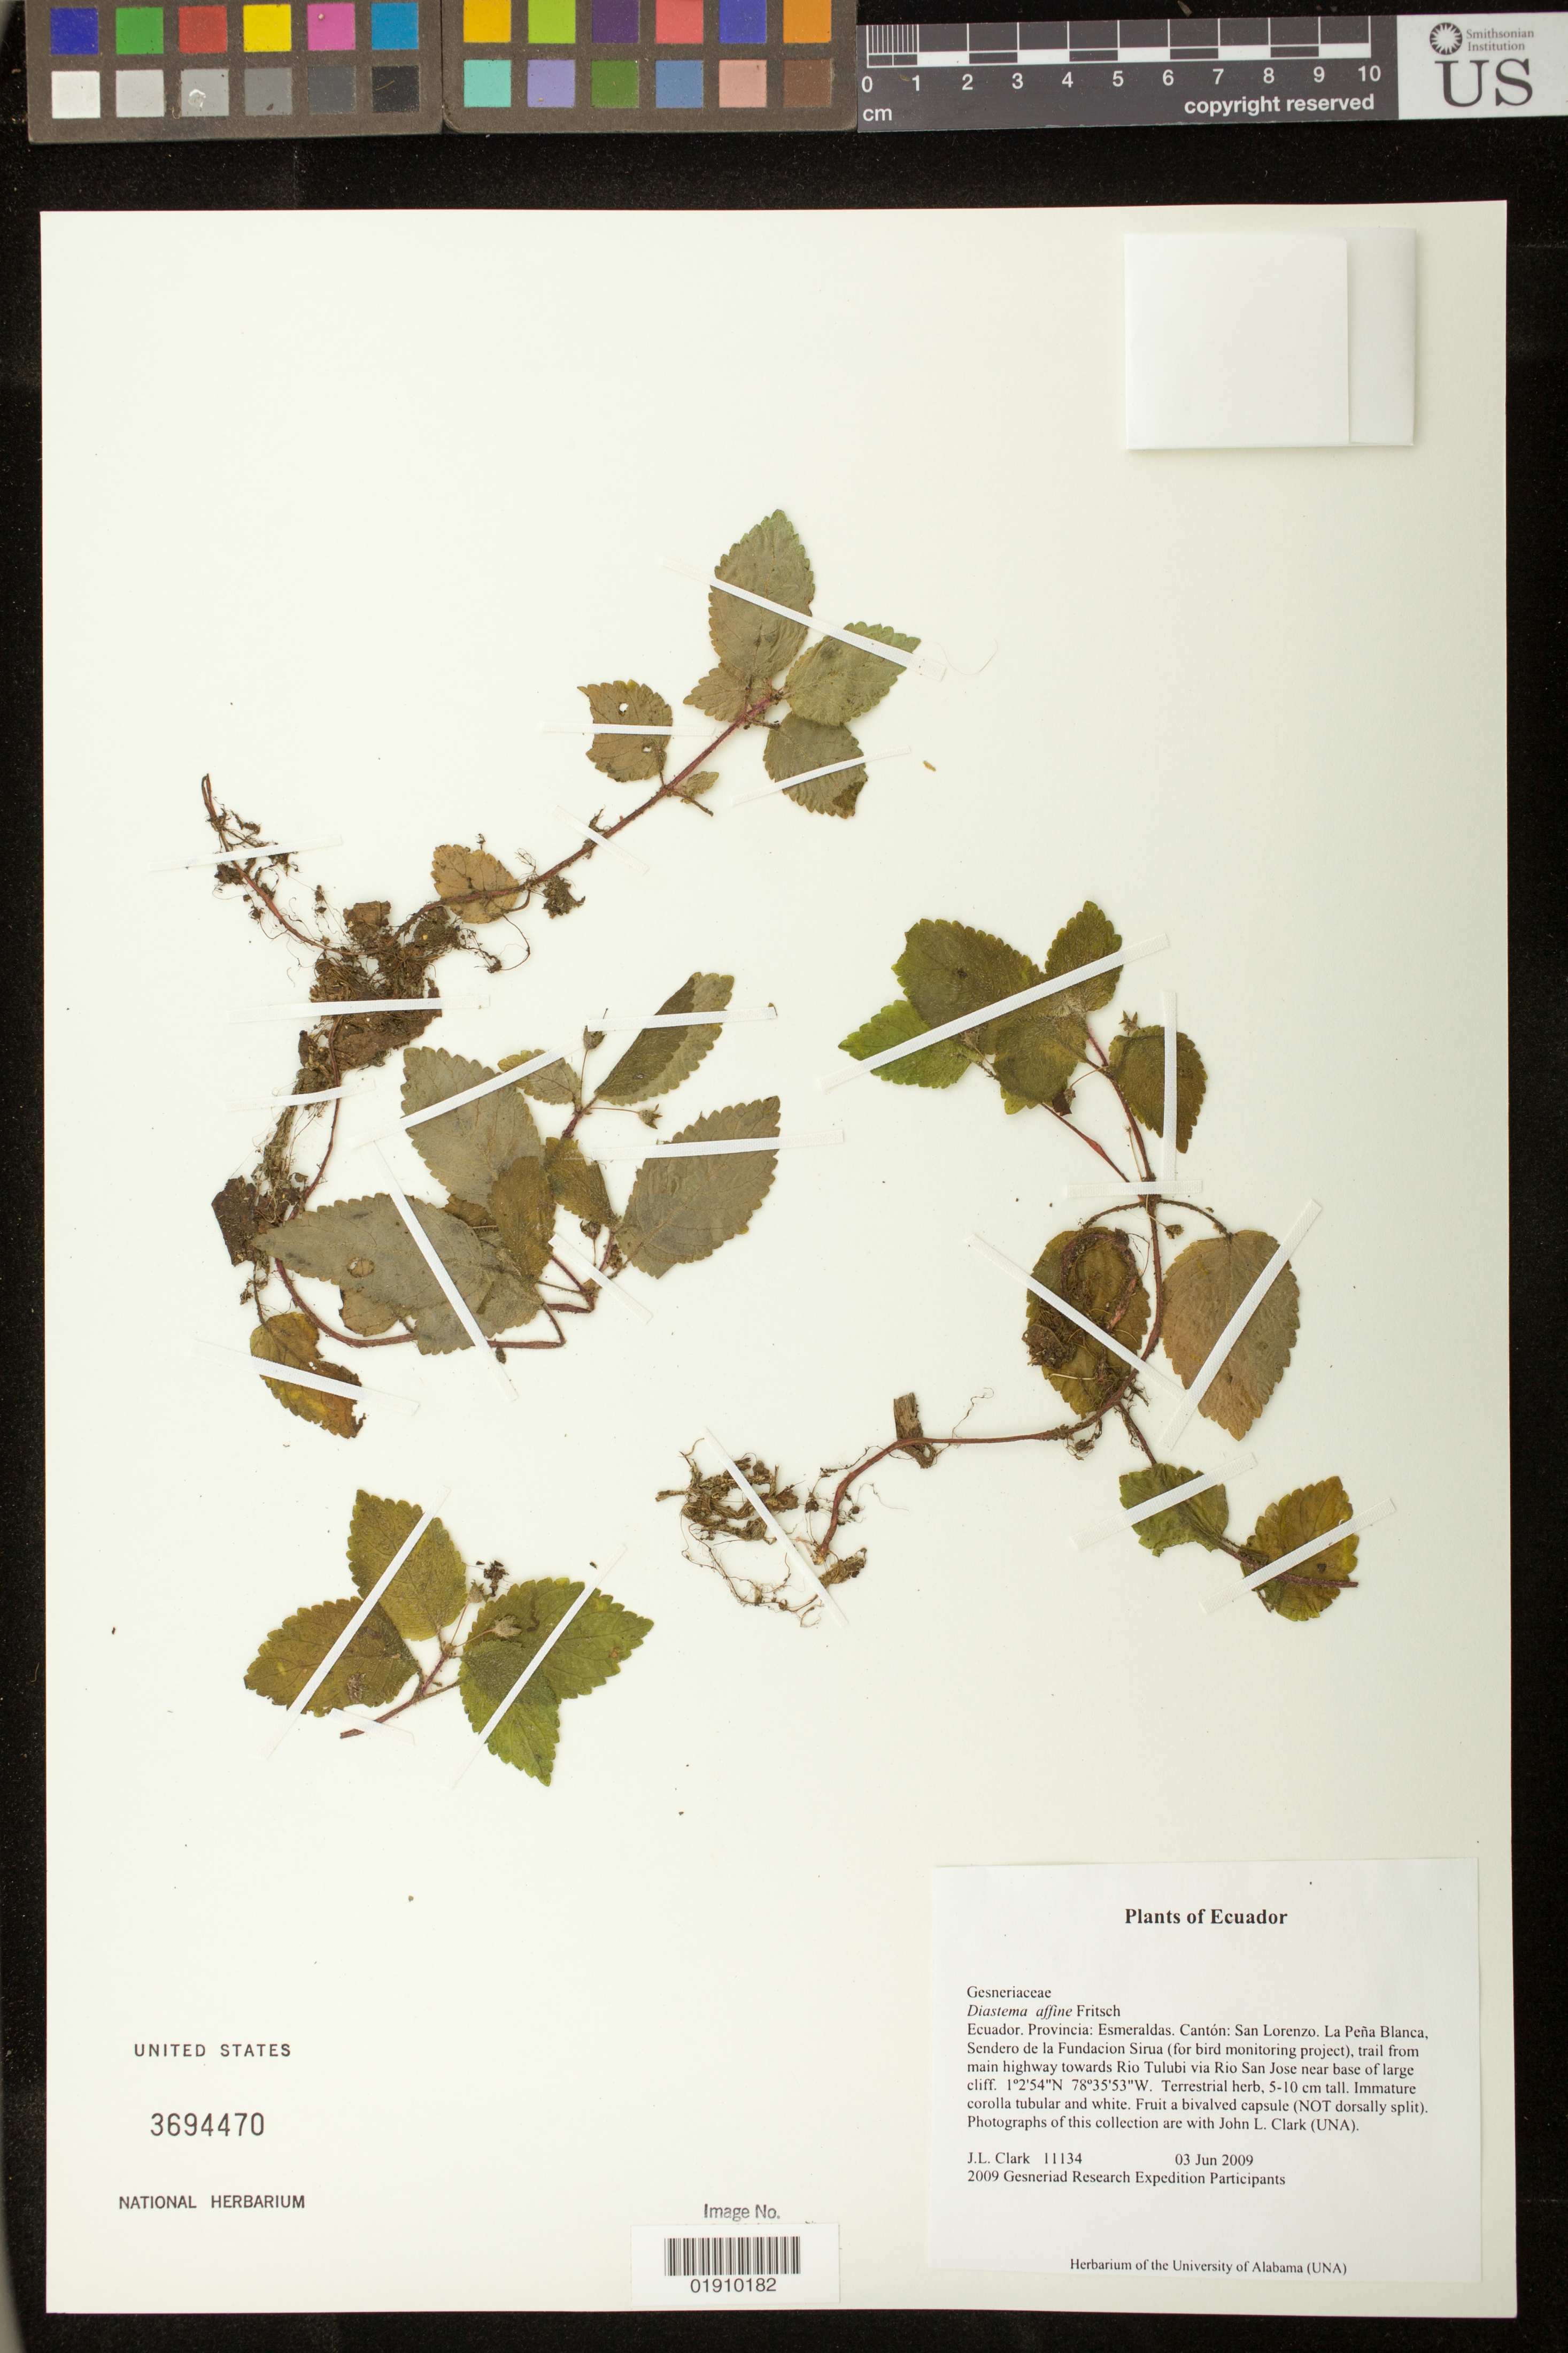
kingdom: Plantae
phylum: Tracheophyta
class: Magnoliopsida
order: Lamiales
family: Gesneriaceae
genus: Diastema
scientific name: Diastema affine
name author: Fritsch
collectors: J. L. Clark & 2009 Gesneriad Research Expedition Participants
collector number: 11134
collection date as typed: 03 Jun 2009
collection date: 2009-06-03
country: Ecuador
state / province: Esmeraldas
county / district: San Lorenzo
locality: Ecuador. Provincia: Esmeraldas. Canton: San Lorenzo. La Pena Blanca, Sendero de la Fundacion Sirua (for bird monitoring project), trail from main highway towards Rio Tulubi via Rio San Jose near base of large cliff.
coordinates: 1 2 54 N, 78 35 53 W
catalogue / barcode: US 3694470